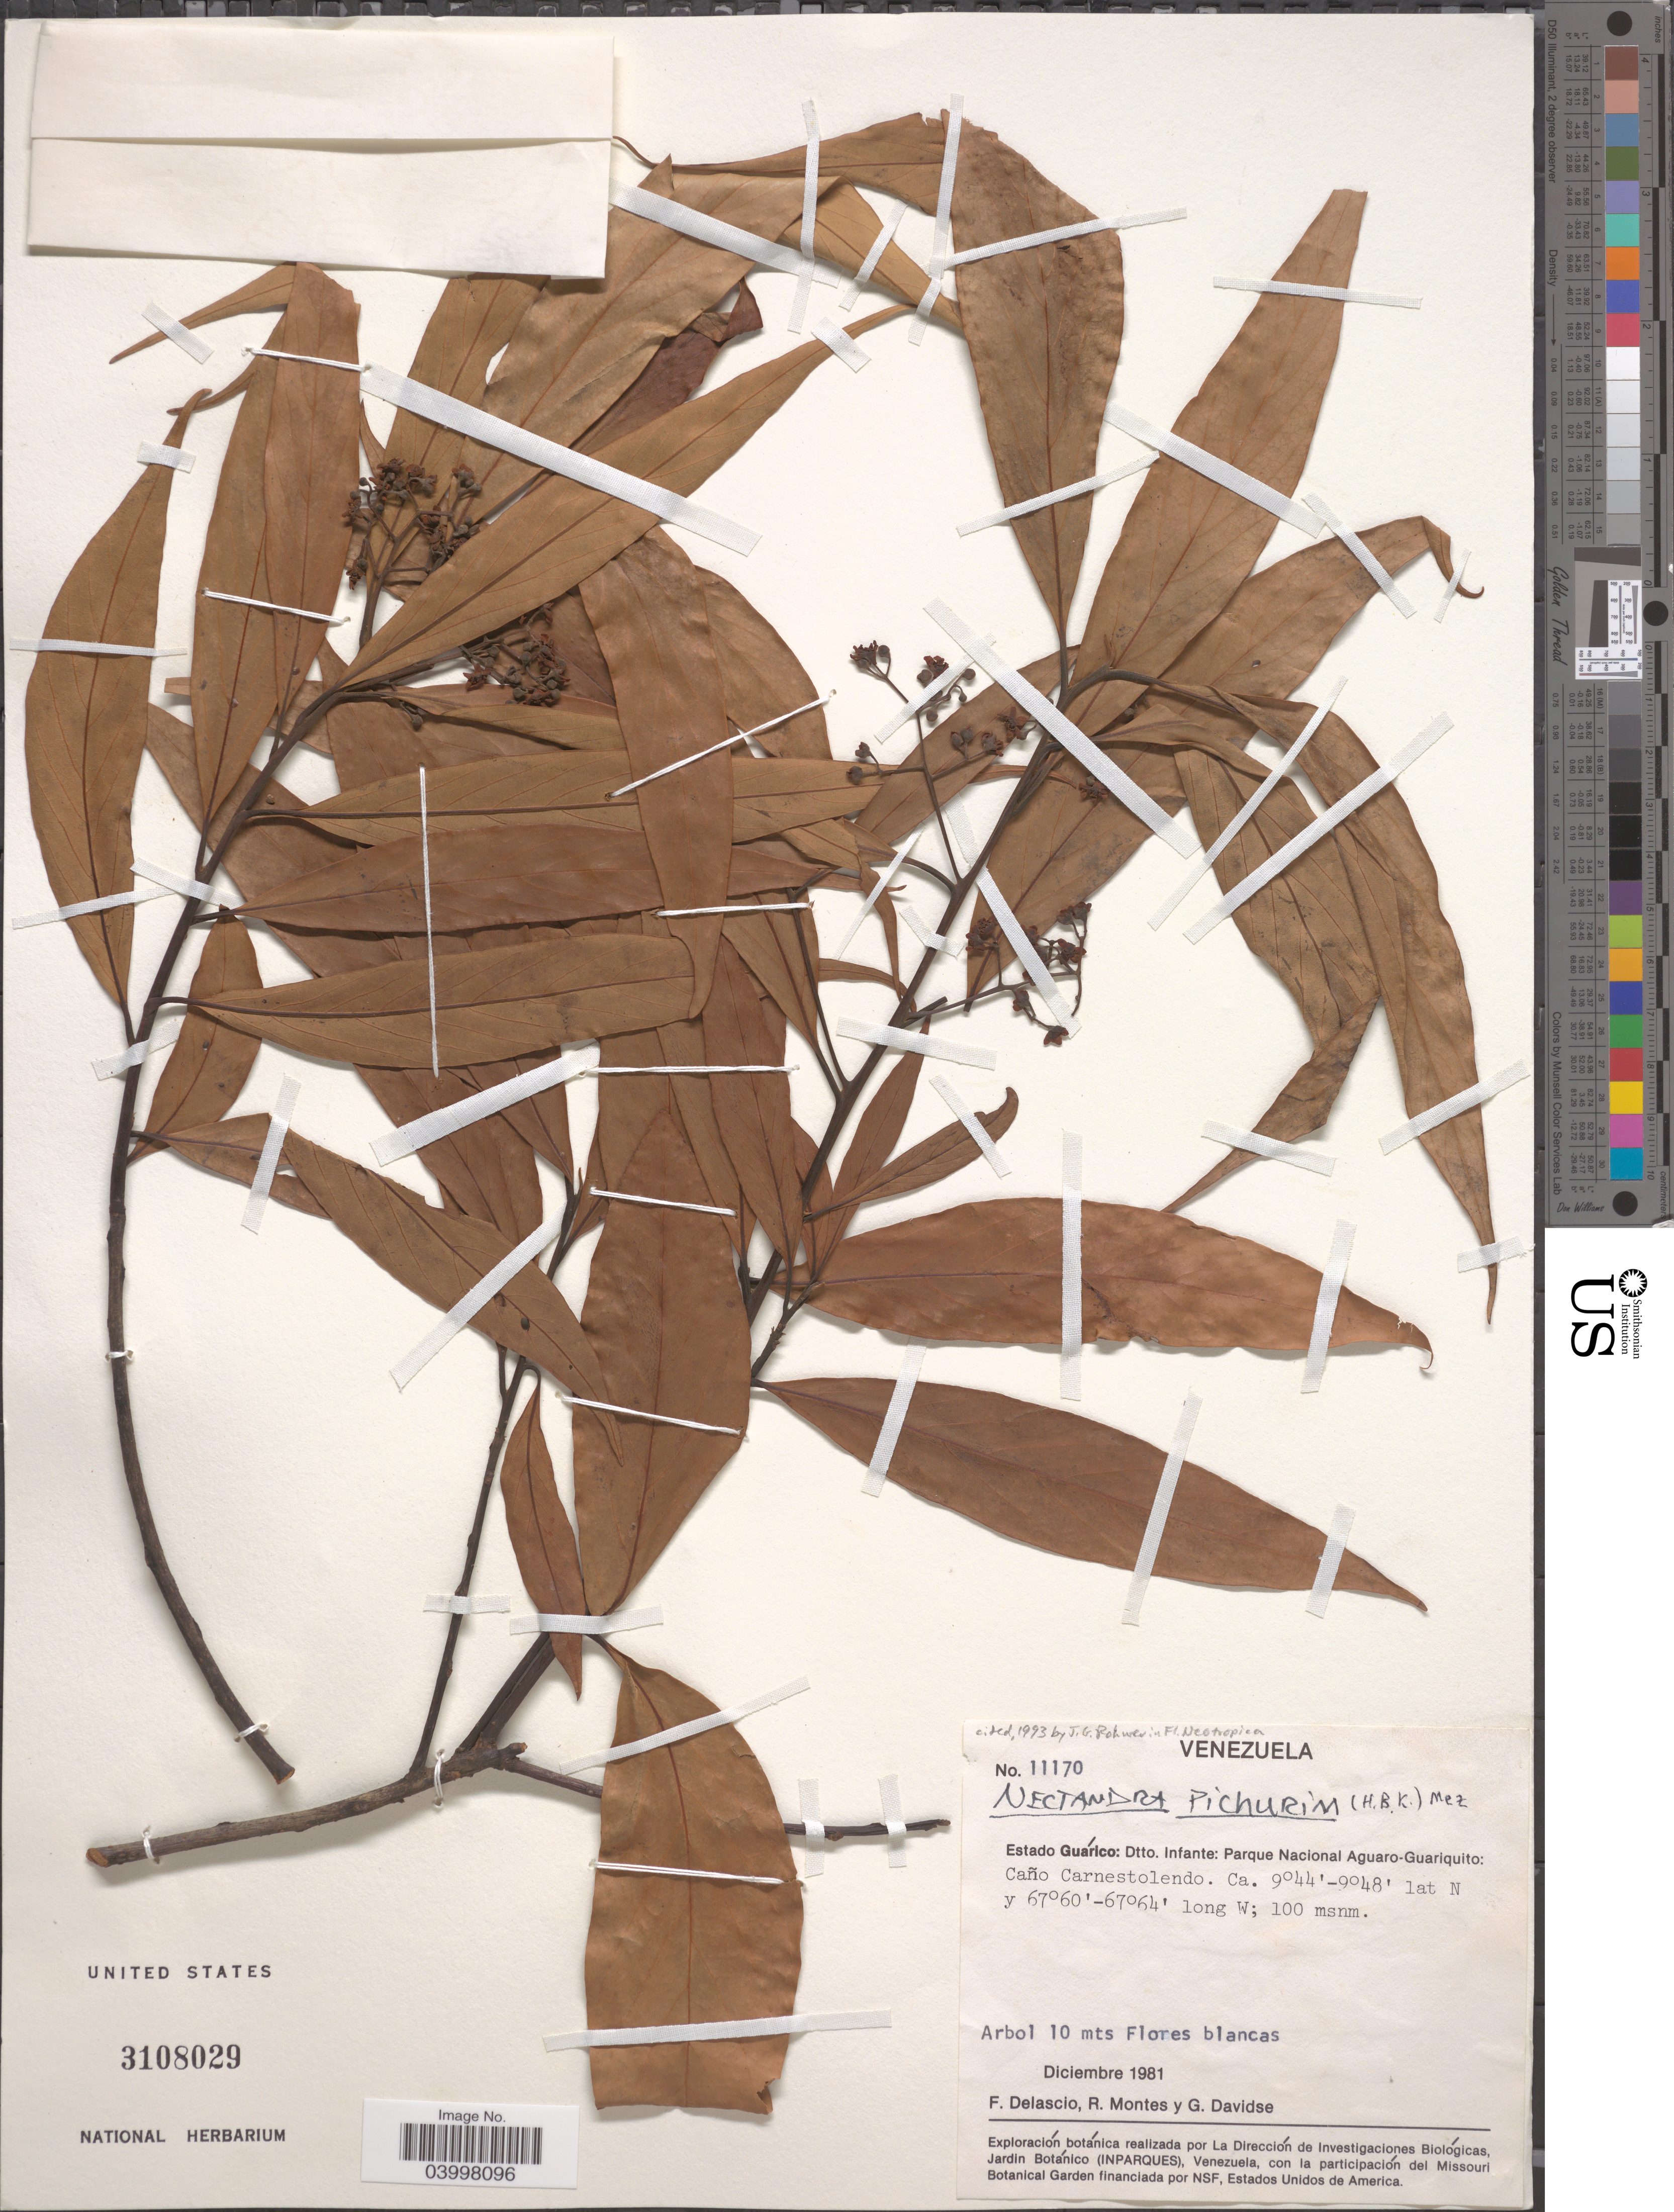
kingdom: Plantae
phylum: Tracheophyta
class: Magnoliopsida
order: Laurales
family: Lauraceae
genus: Nectandra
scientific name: Nectandra pichurim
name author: (Kunth) Mez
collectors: F. Delascio C., R. Montes & G. Davidse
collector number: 11170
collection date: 1981-12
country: Venezuela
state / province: Guarico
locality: Estado Guárico: Dtto. Infante: Parque Nacional Aguaro-Guariquito: Caño Carnestolendo.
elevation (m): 100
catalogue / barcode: US 3108029